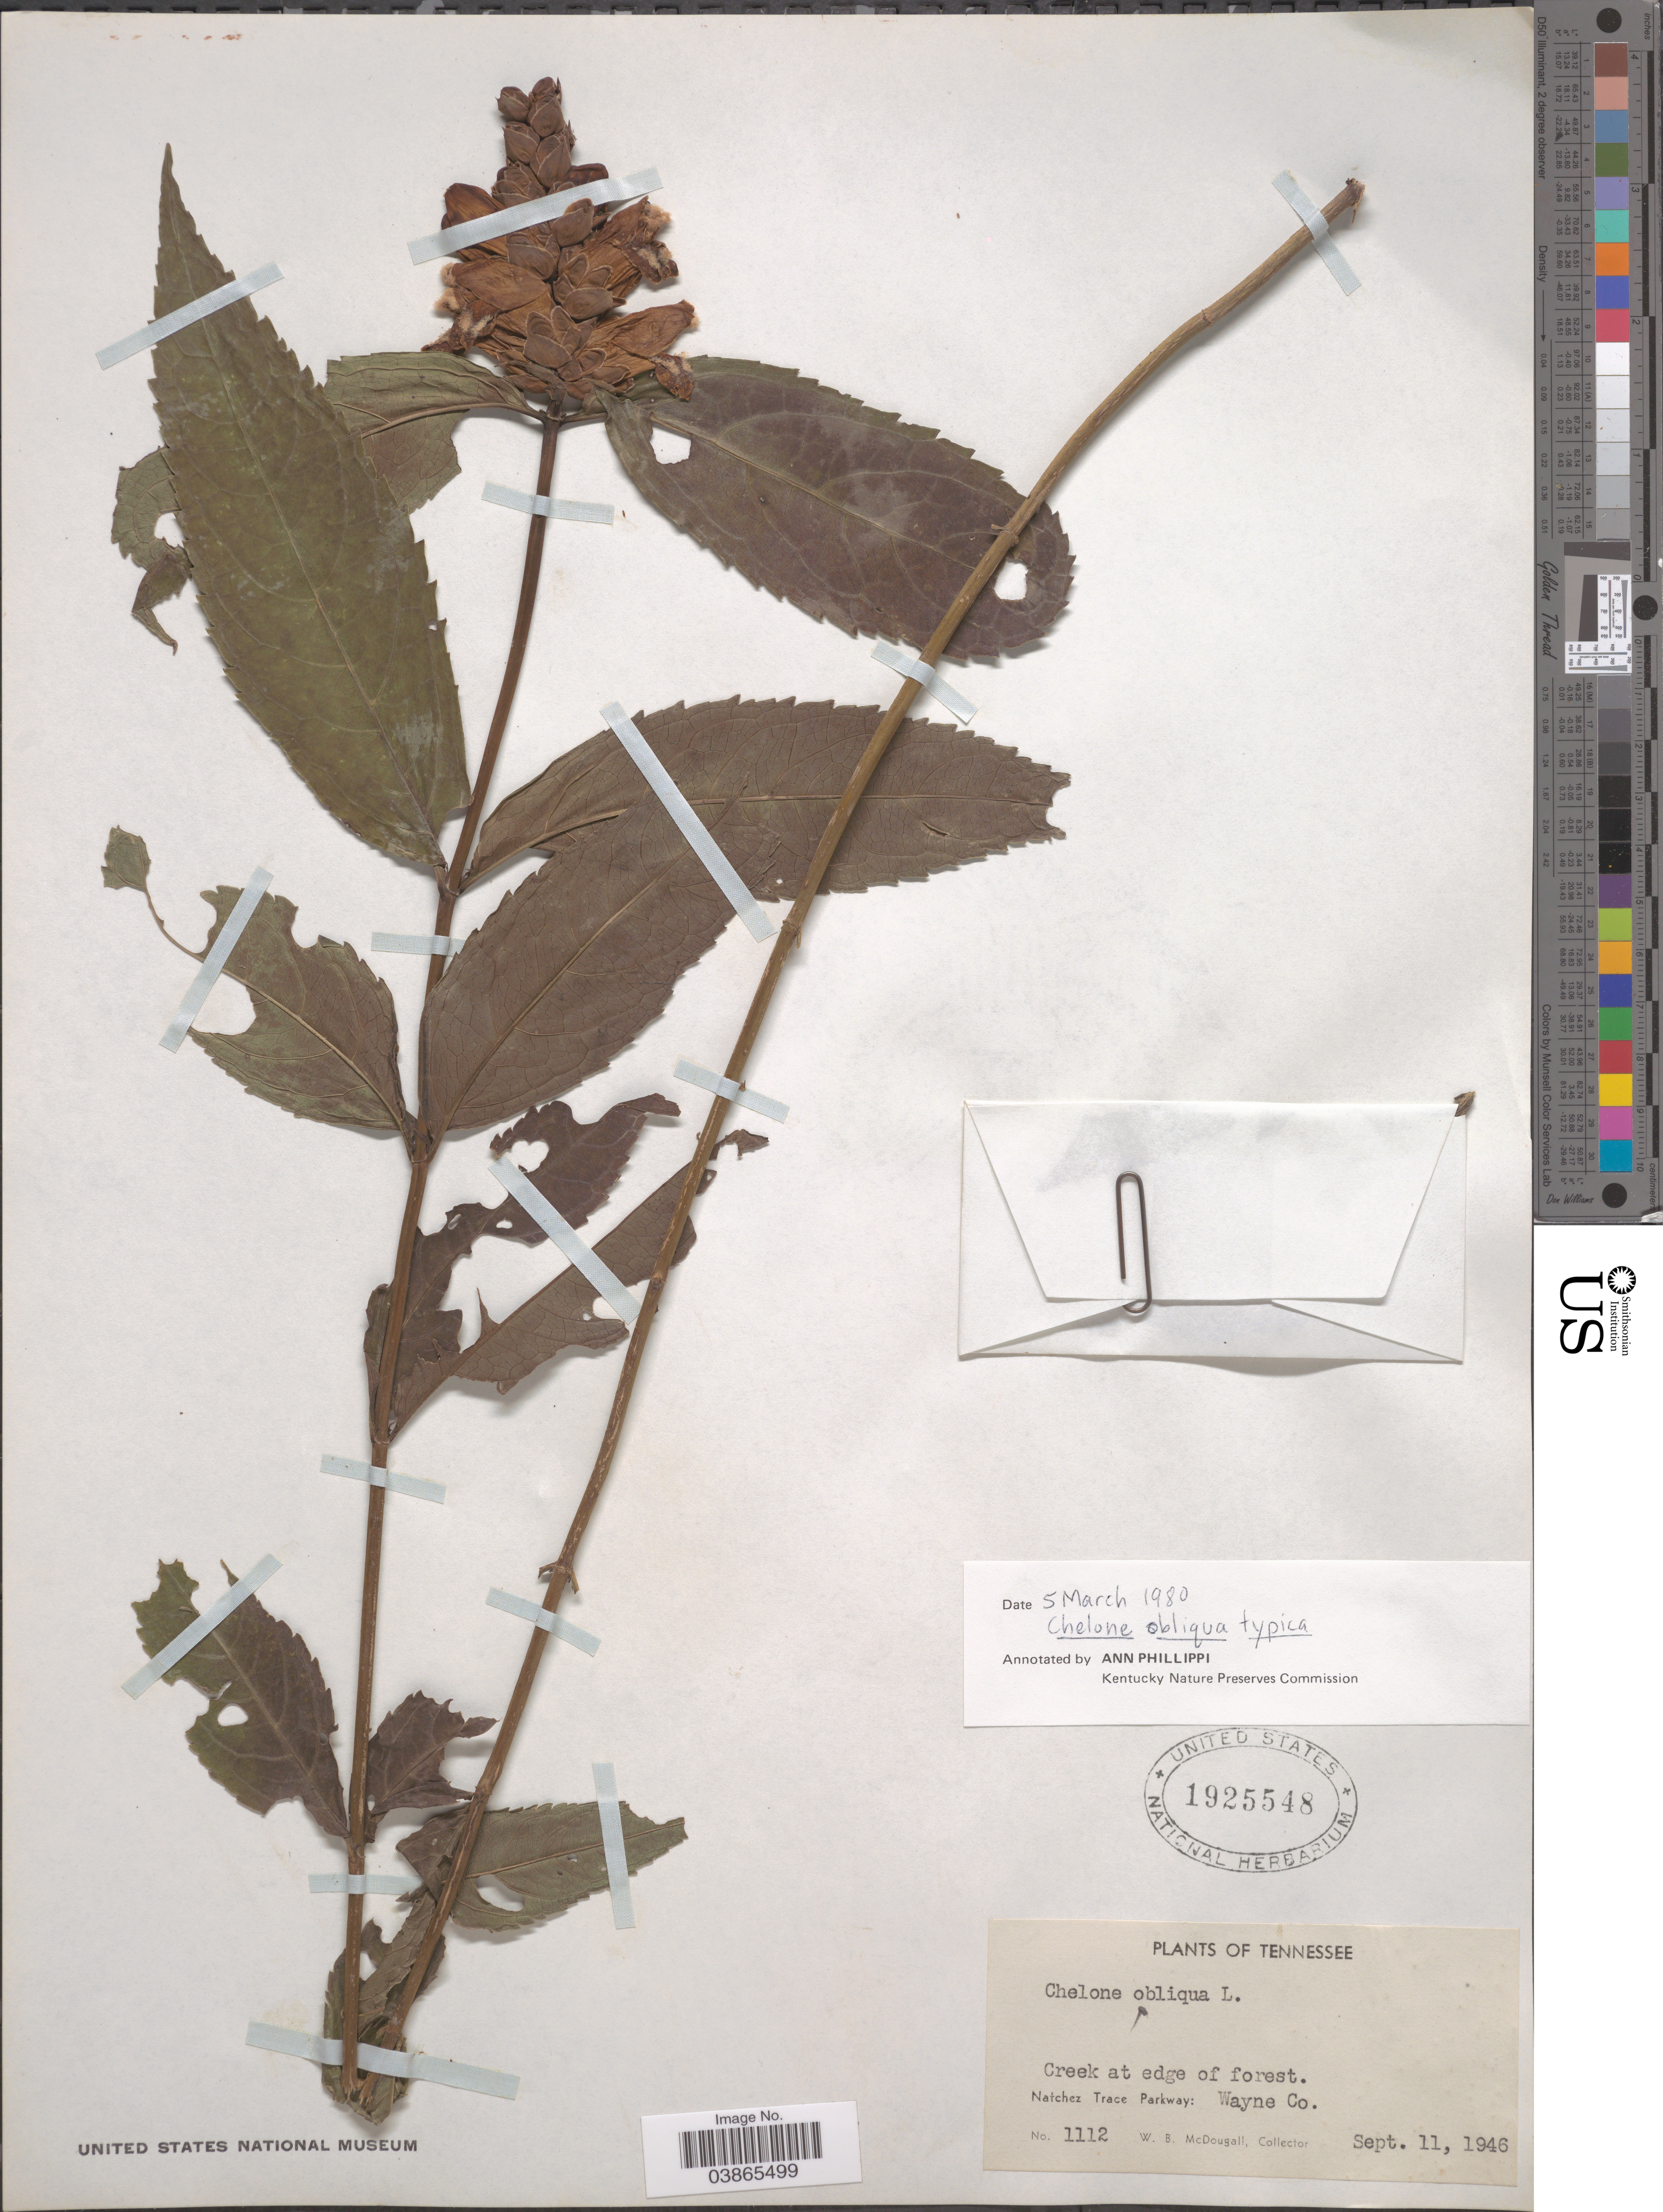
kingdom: Plantae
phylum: Tracheophyta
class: Magnoliopsida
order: Lamiales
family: Plantaginaceae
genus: Chelone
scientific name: Chelone obliqua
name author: L.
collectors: W. B. McDougall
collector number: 1112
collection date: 1946-09-11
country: United States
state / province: Tennessee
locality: Creek at edge of forest. Natchez Trace Parkway: Wayne Co.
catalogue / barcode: US 1925548